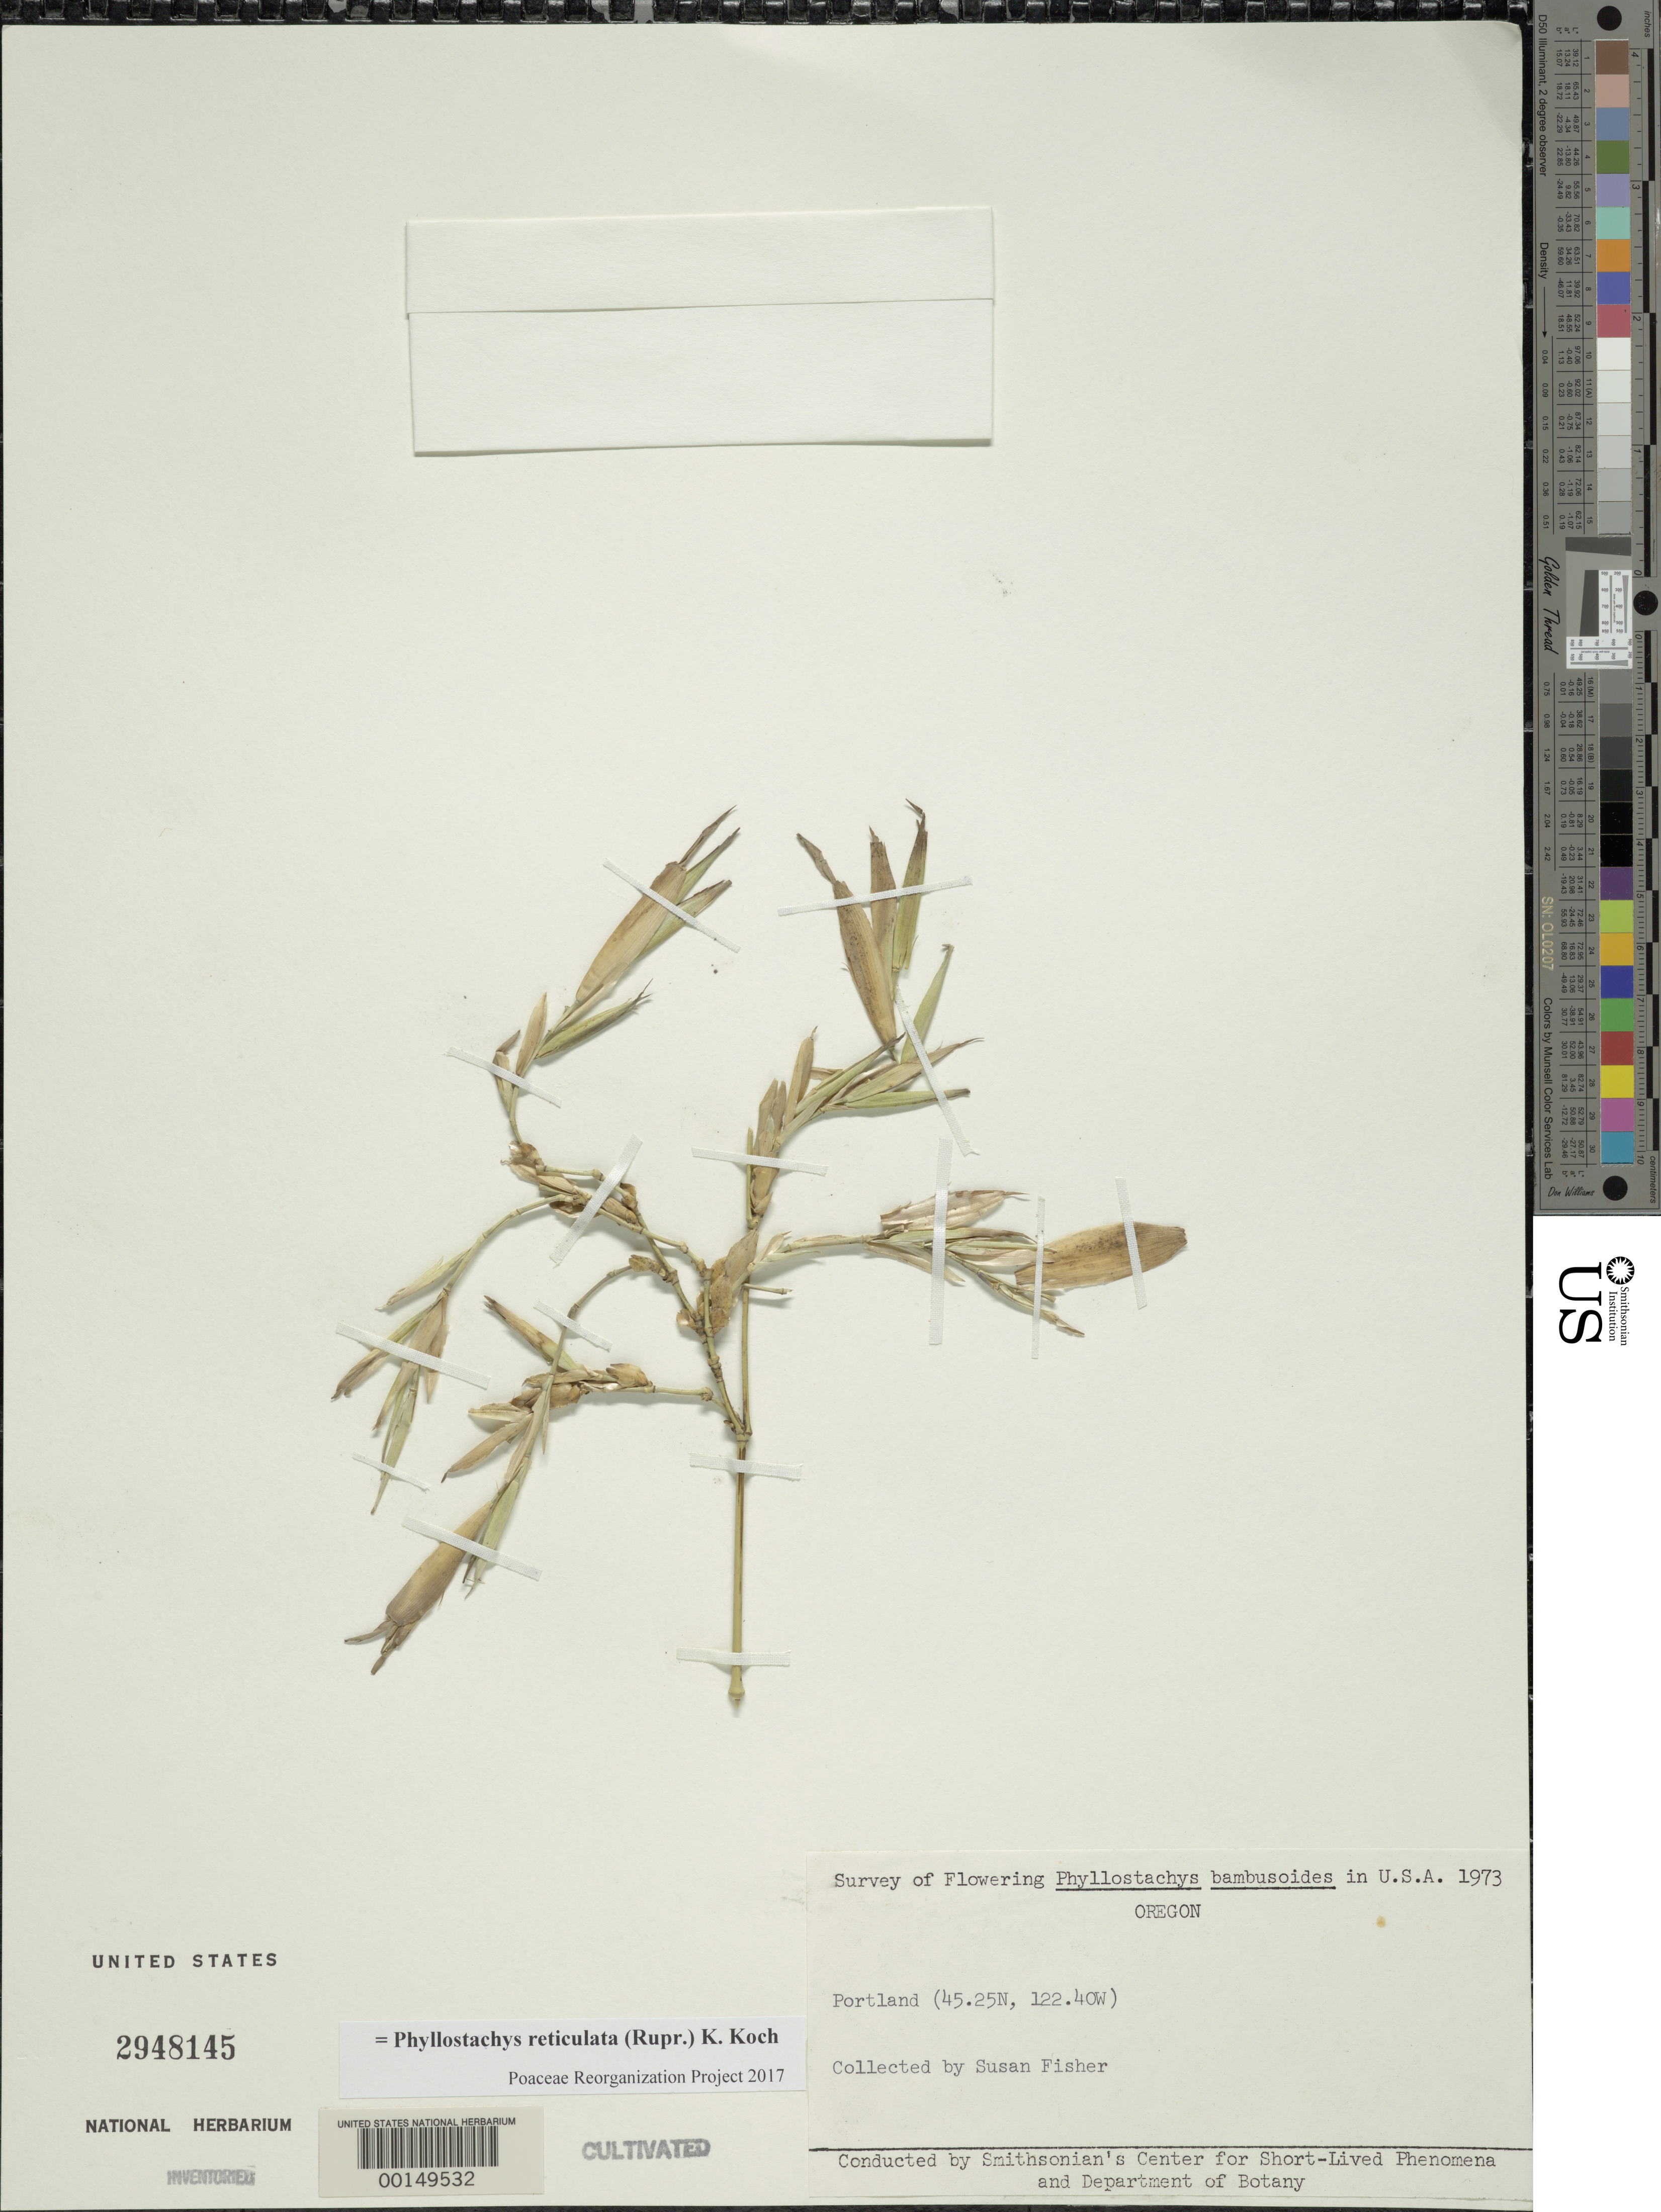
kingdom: Plantae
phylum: Tracheophyta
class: Liliopsida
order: Poales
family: Poaceae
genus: Phyllostachys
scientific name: Phyllostachys reticulata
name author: (Rupr.) K. Koch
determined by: Poaceae Reorganization Project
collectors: S. Fisher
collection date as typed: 1973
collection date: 1973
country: United States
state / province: Oregon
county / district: Multnomah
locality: Portland, lat. 45.32n: long. 122.40w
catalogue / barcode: US 2948145